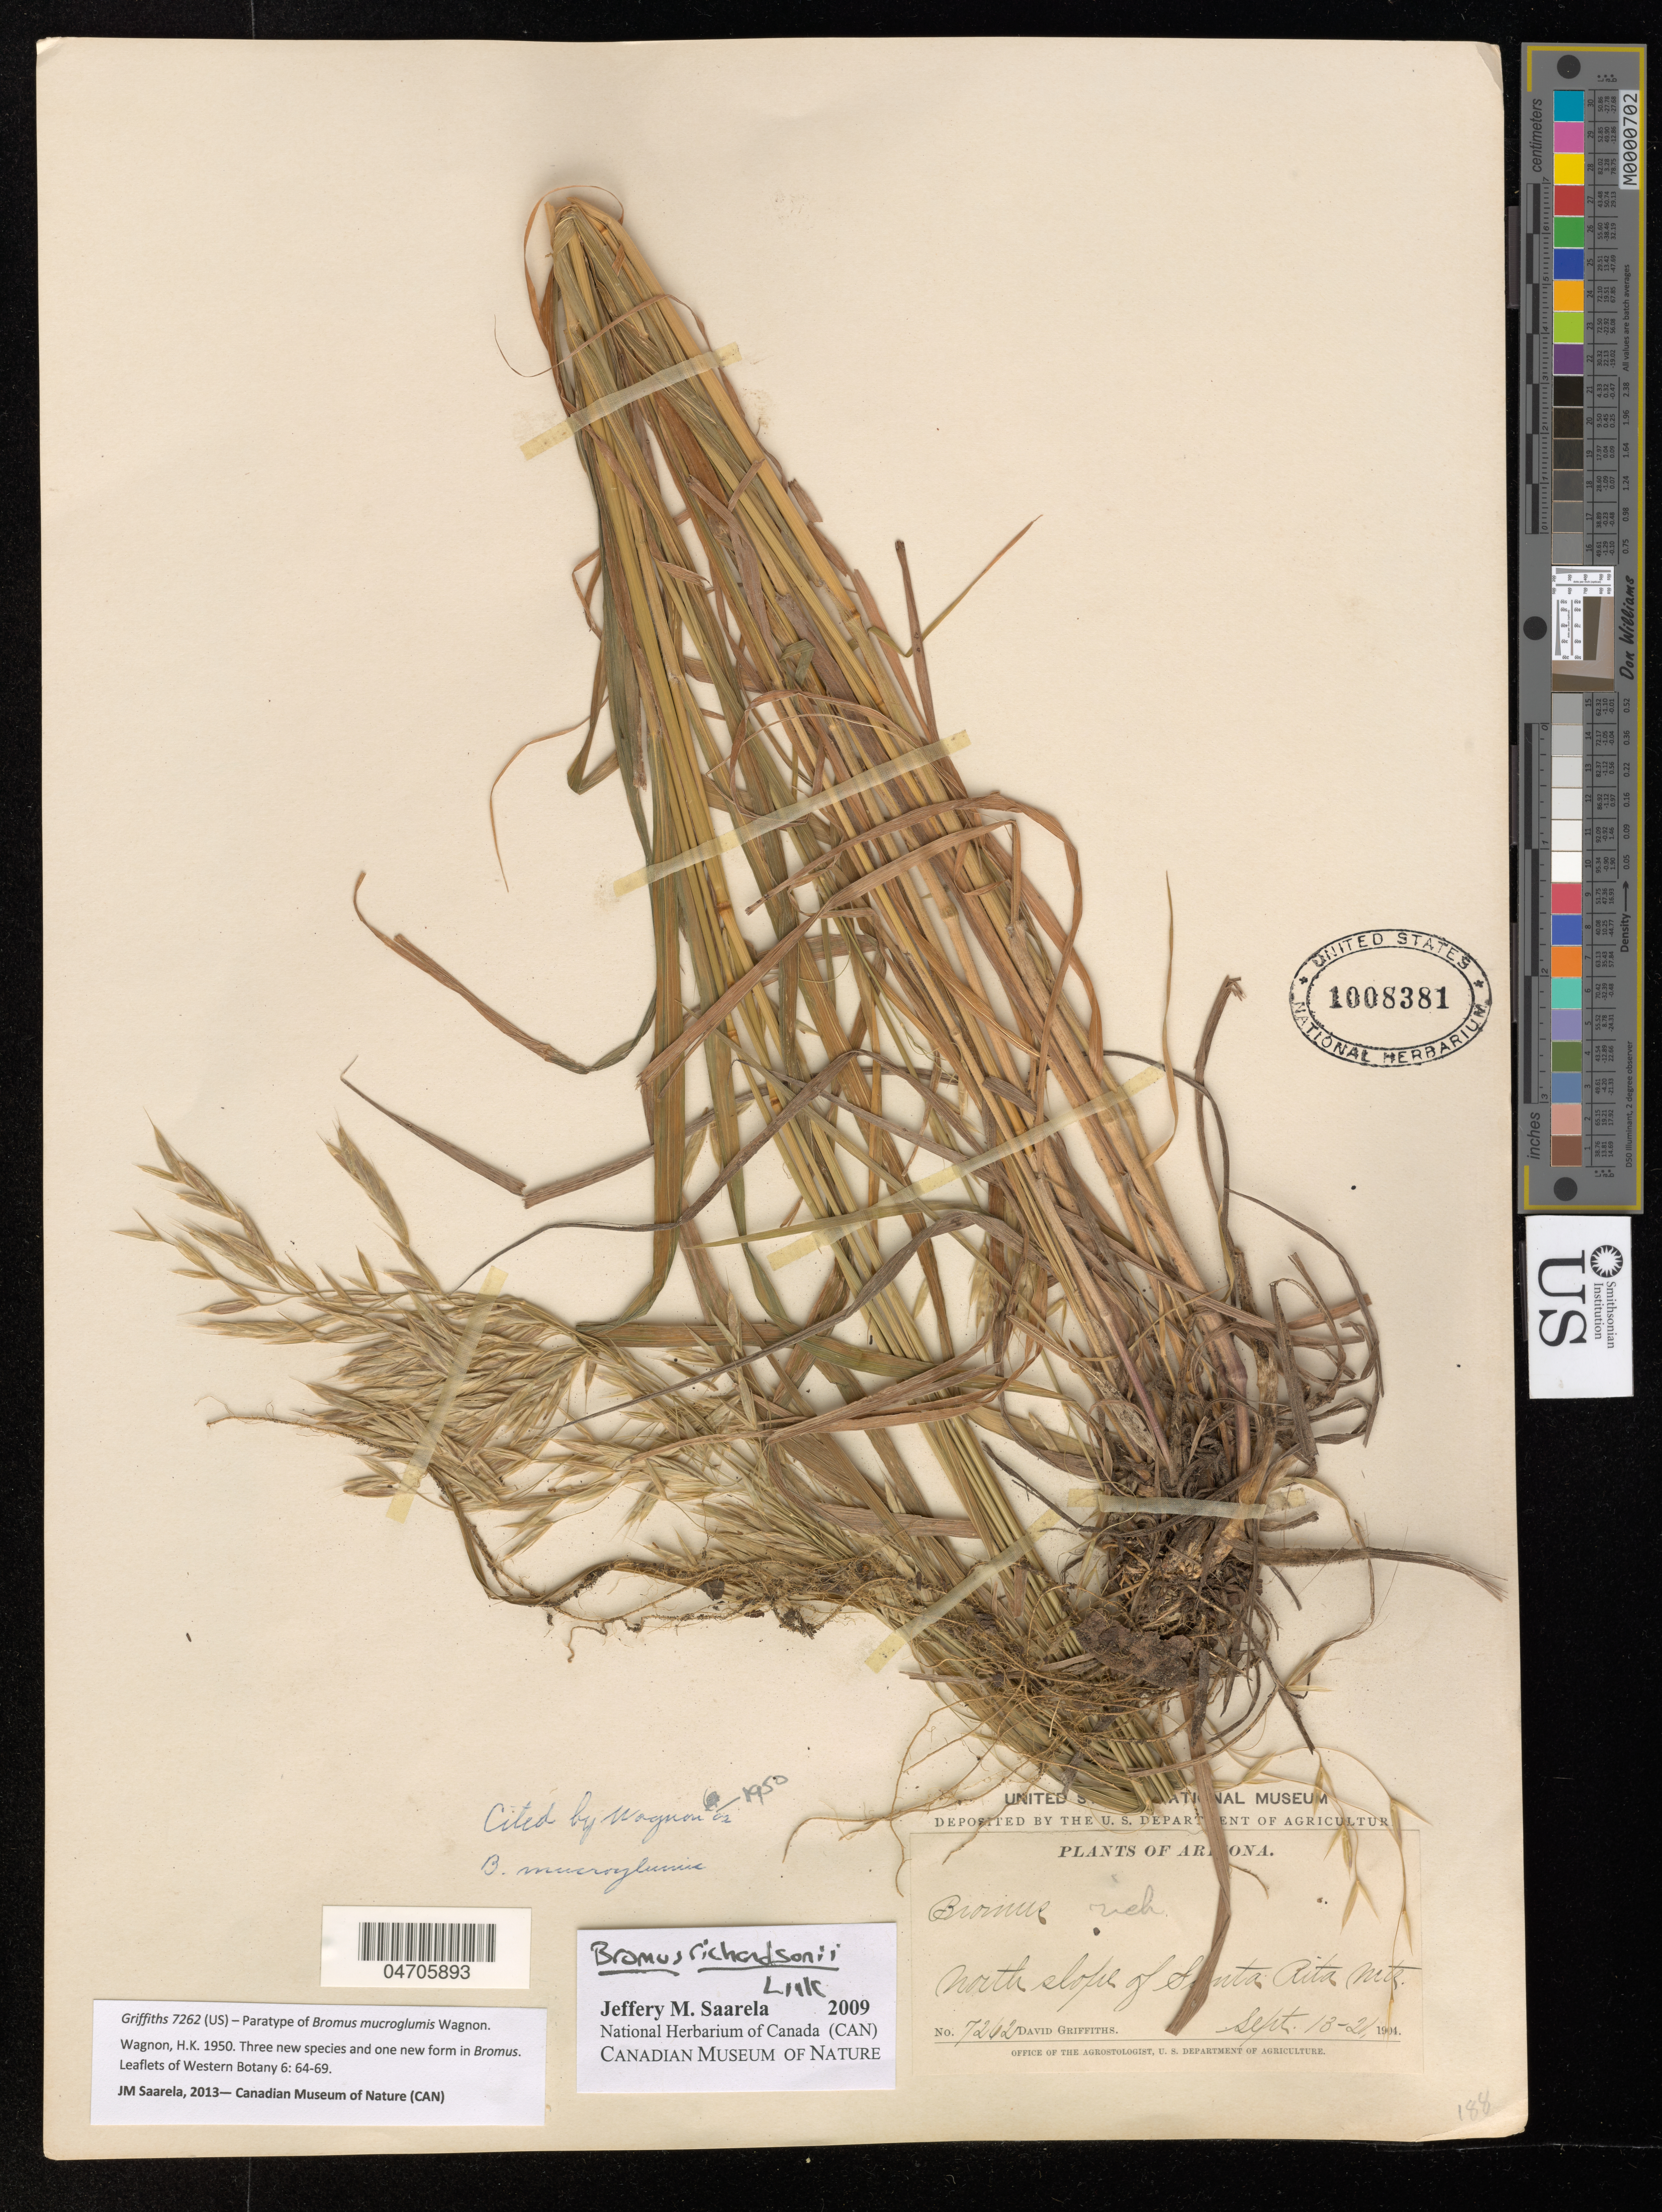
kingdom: Plantae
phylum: Tracheophyta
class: Liliopsida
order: Poales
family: Poaceae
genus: Bromus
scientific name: Bromus mucroglumis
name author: Wagnon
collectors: D. Griffiths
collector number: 7262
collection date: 1904-09-13/1904-09-21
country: United States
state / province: Arizona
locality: North slope of Santa Rita Mts.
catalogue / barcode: US 1008381